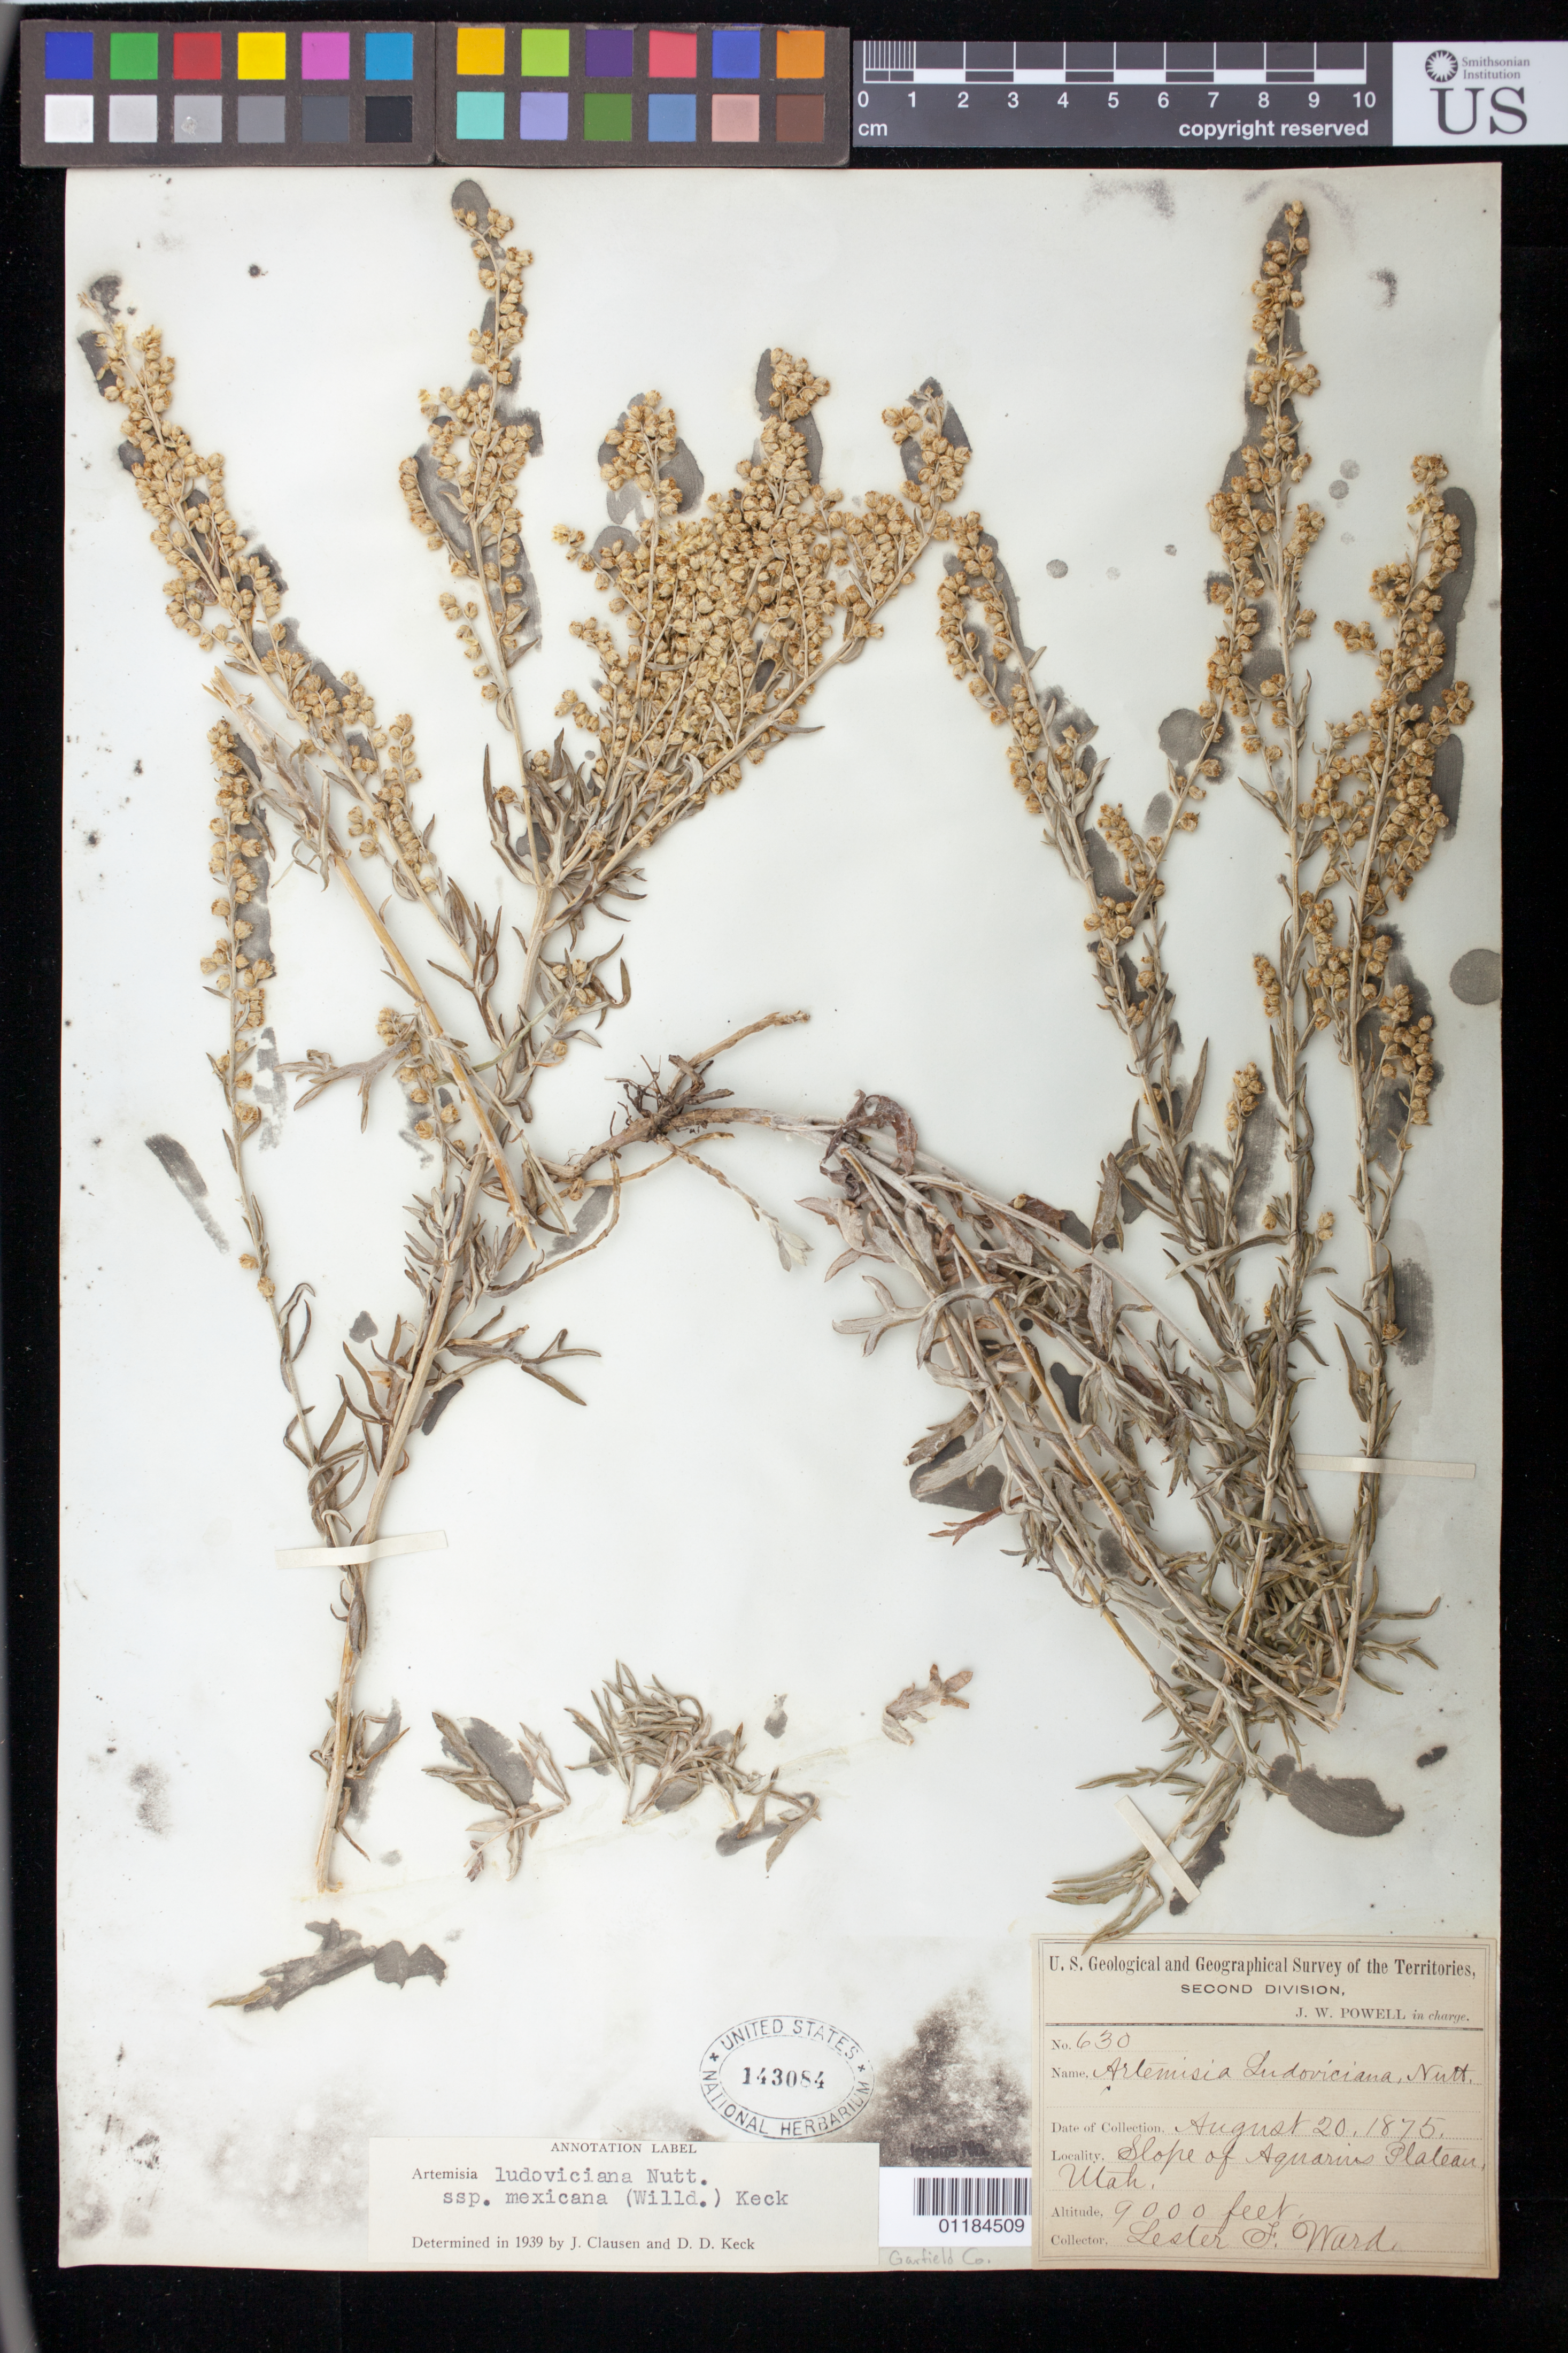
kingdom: Plantae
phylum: Tracheophyta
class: Magnoliopsida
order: Asterales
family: Asteraceae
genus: Artemisia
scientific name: Artemisia ludoviciana subsp. mexicana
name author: (Willd. ex Spreng.) D.D. Keck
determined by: Clausen, J.; Keck, David D.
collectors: L. F. Ward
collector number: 630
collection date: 1875-08-20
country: United States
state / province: Utah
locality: Slope of Aquarius Plateau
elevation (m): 2743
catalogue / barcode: US 143084